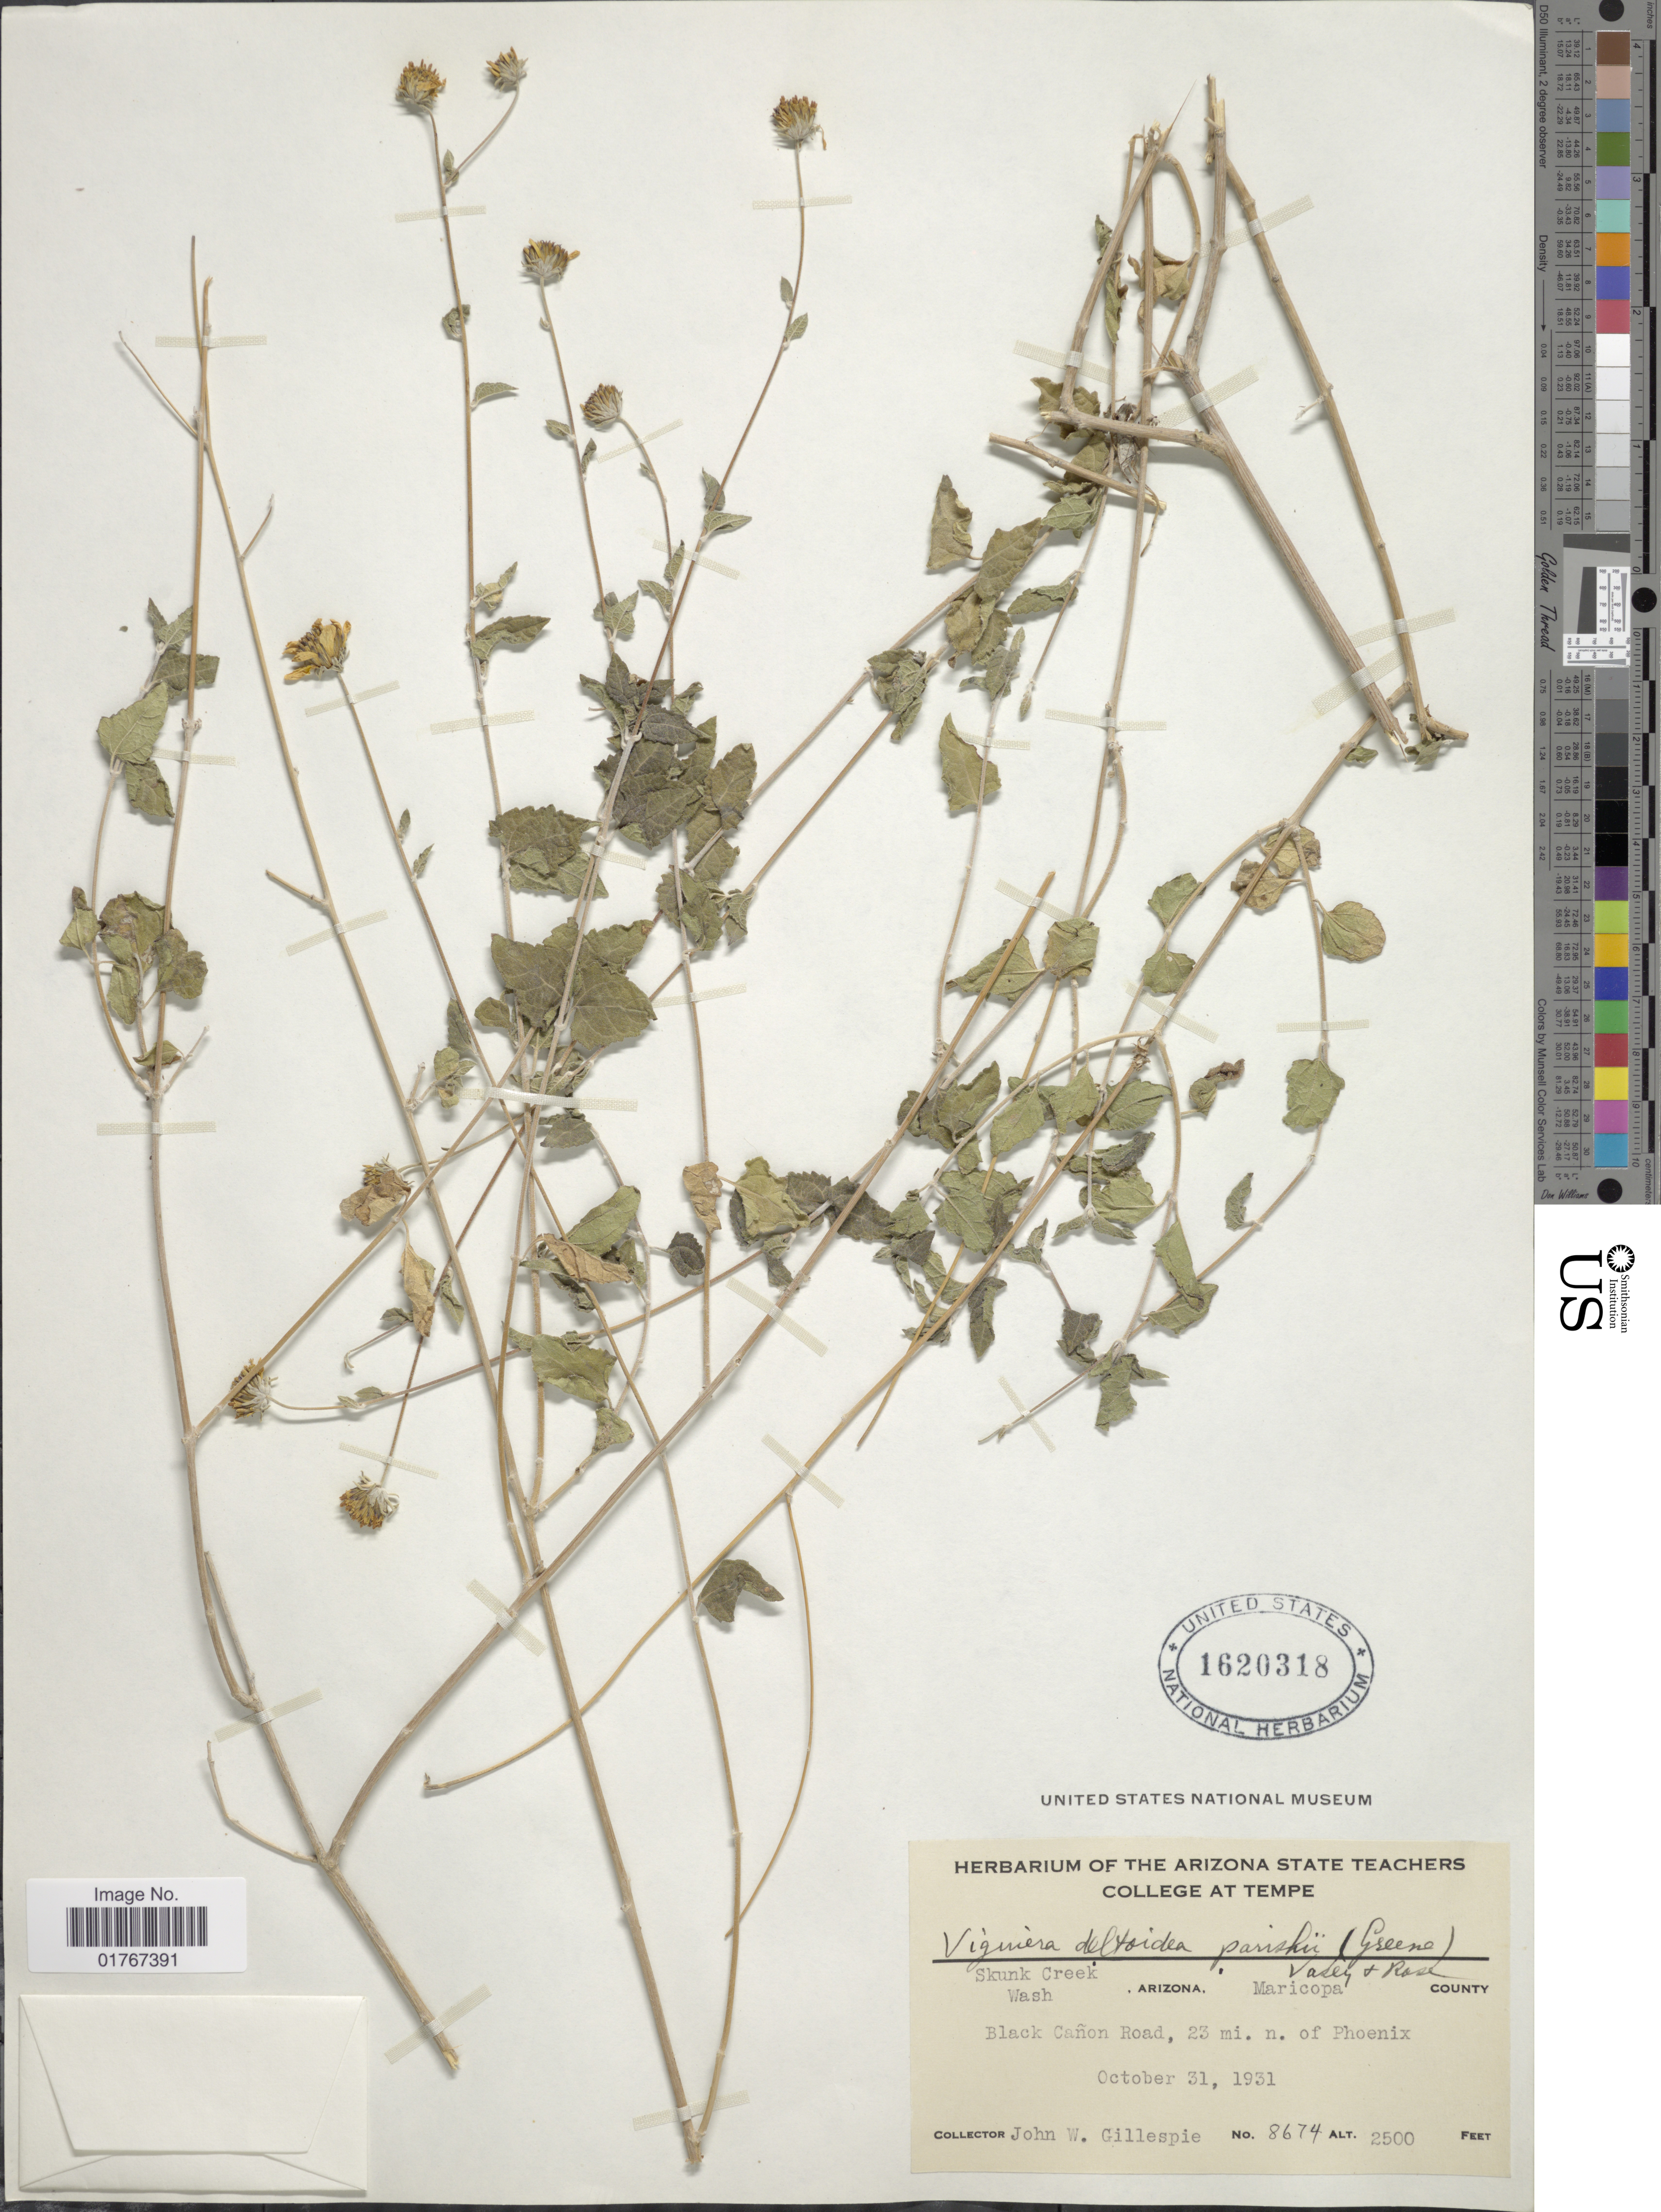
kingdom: Plantae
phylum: Tracheophyta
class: Magnoliopsida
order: Asterales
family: Asteraceae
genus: Viguiera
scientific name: Viguiera deltoidea var. parishii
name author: (Greene) Vasey & Rose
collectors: J. W. Gillespie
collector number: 8674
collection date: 1931-10-31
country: United States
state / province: Arizona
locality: Skunk Creek, Wash, Maricopa County, Black Cañon Road, 23 mi n. of Phoenix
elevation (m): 762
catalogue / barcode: US 1620318